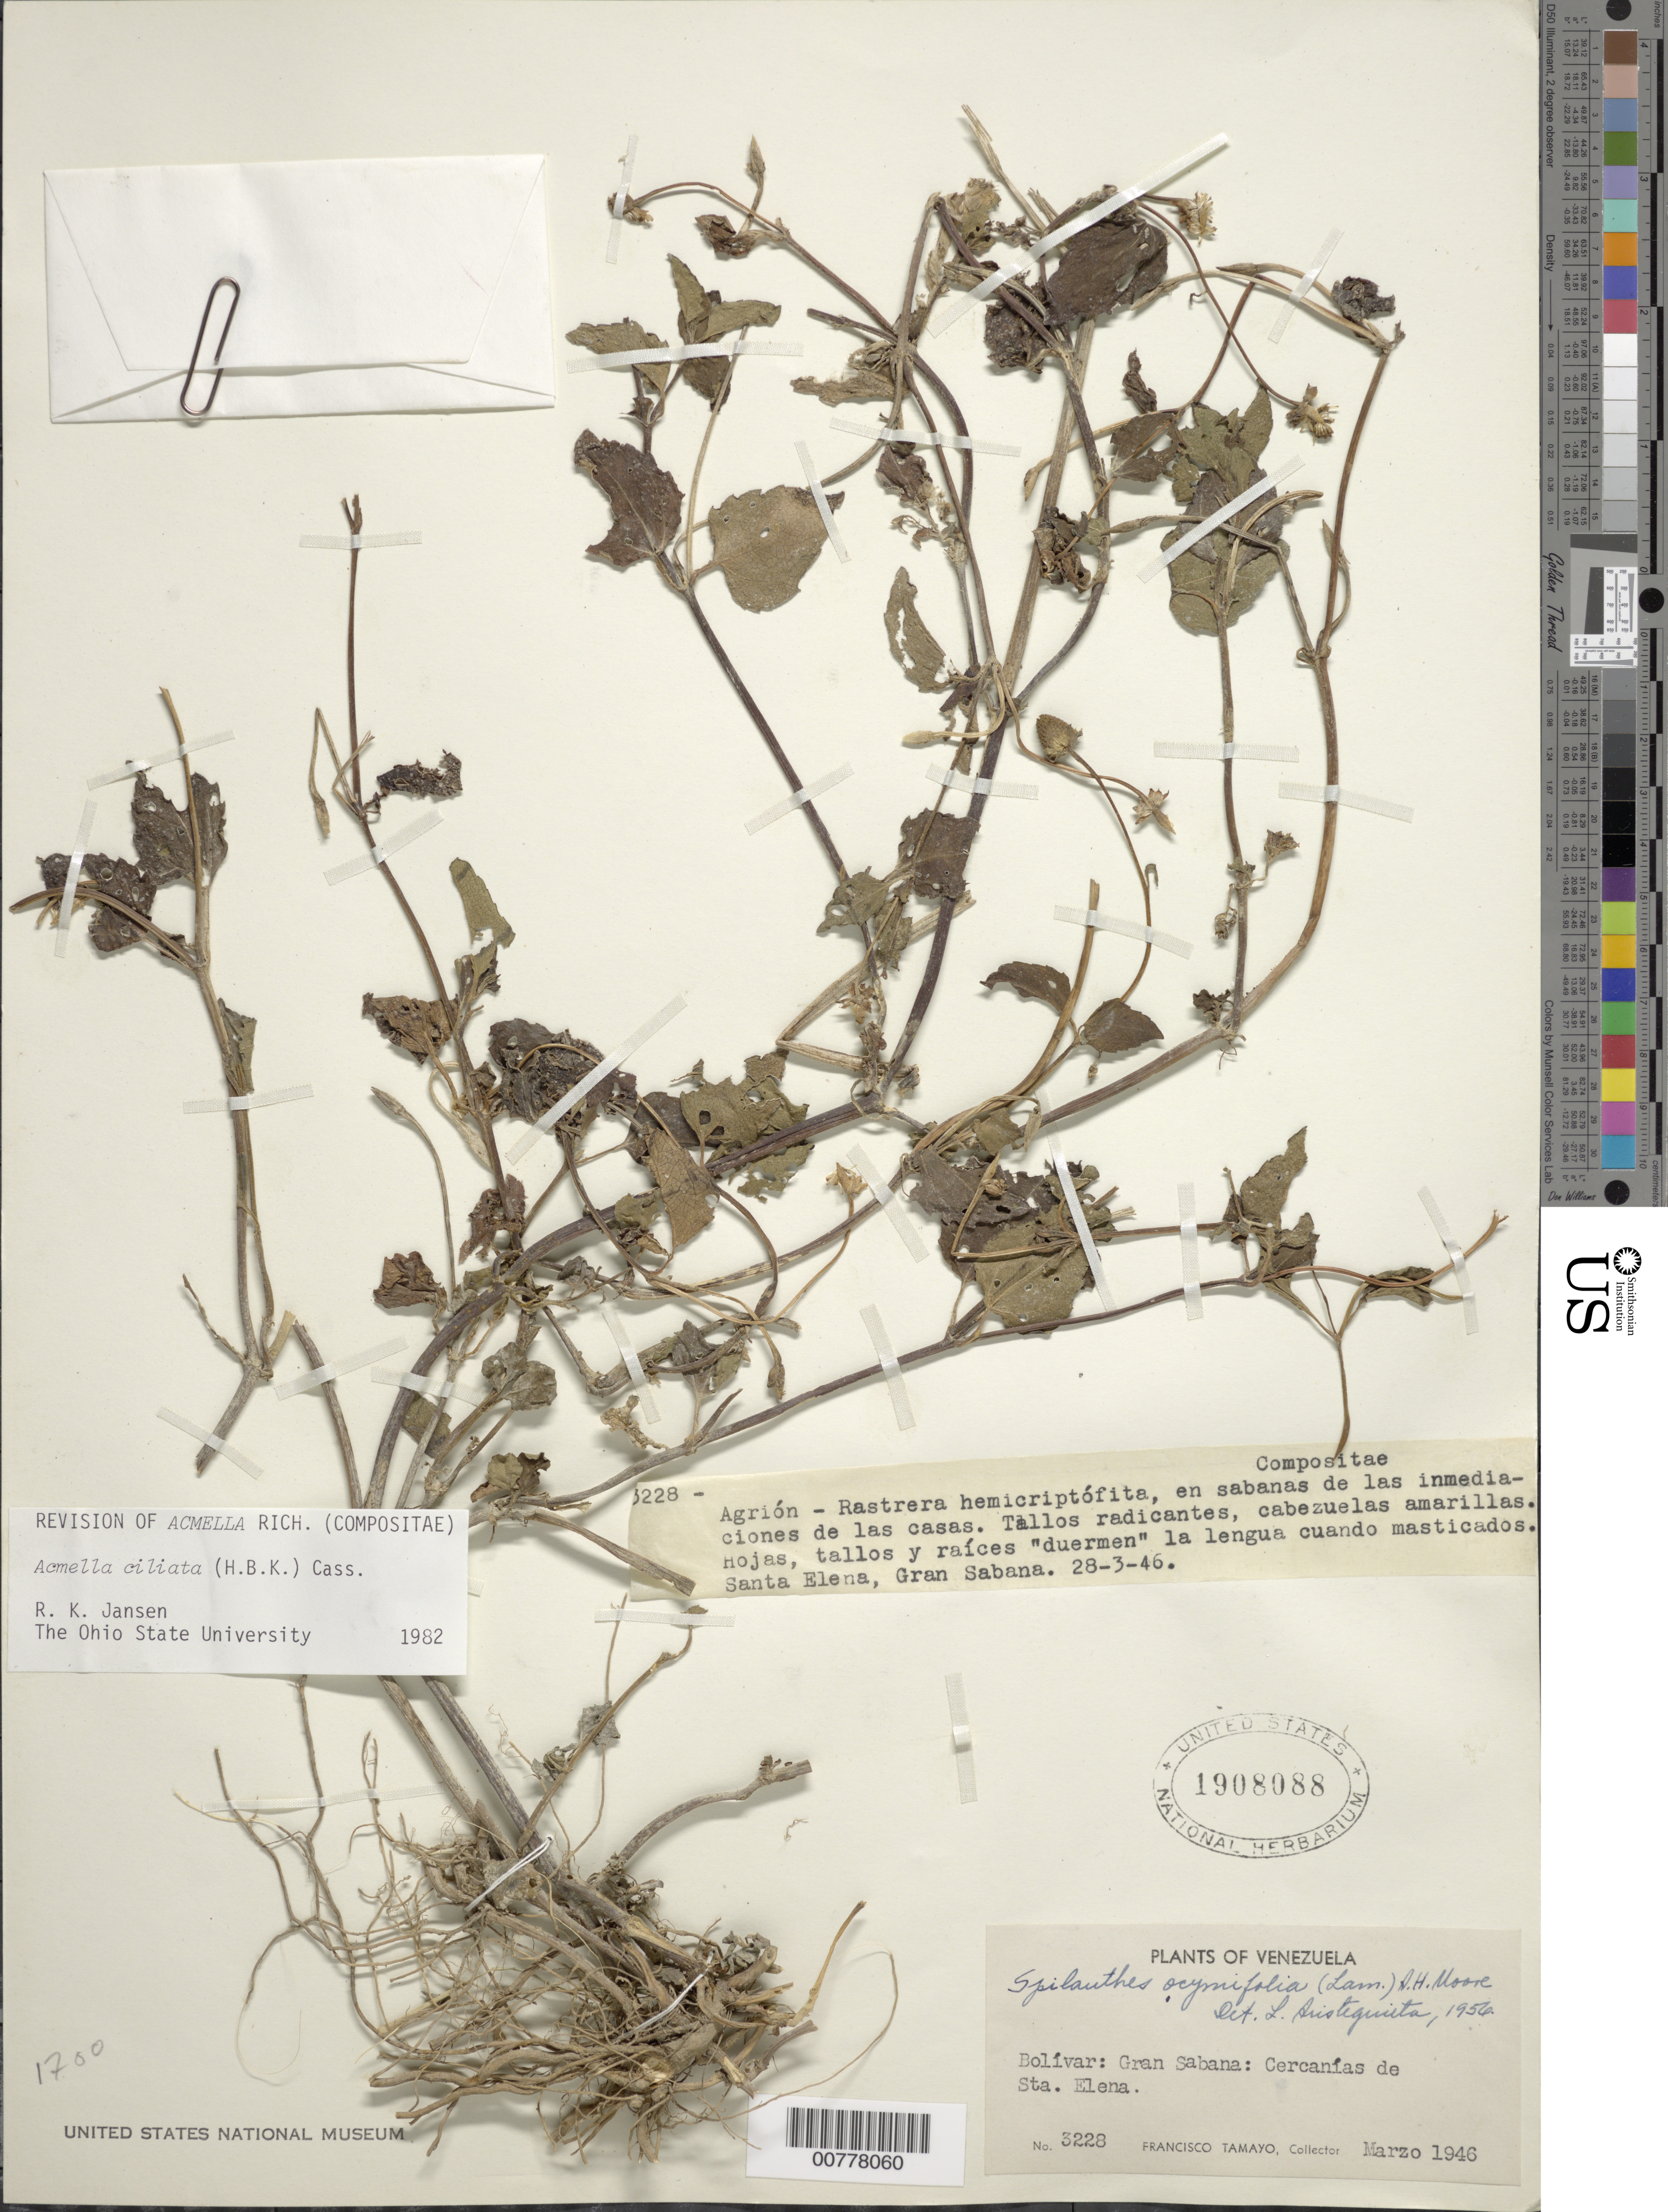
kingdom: Plantae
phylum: Tracheophyta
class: Magnoliopsida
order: Asterales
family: Asteraceae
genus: Acmella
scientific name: Acmella ciliata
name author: (Kunth) Cass.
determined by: Jansen, R. K.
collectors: F. Tamayo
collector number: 3228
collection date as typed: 28-Mar-46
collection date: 1946-03-28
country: Venezuela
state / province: Bolívar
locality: Gran Sabana, Sta. Elena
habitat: Sabanas de las inmediaciones de las casas.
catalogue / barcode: US 1908088